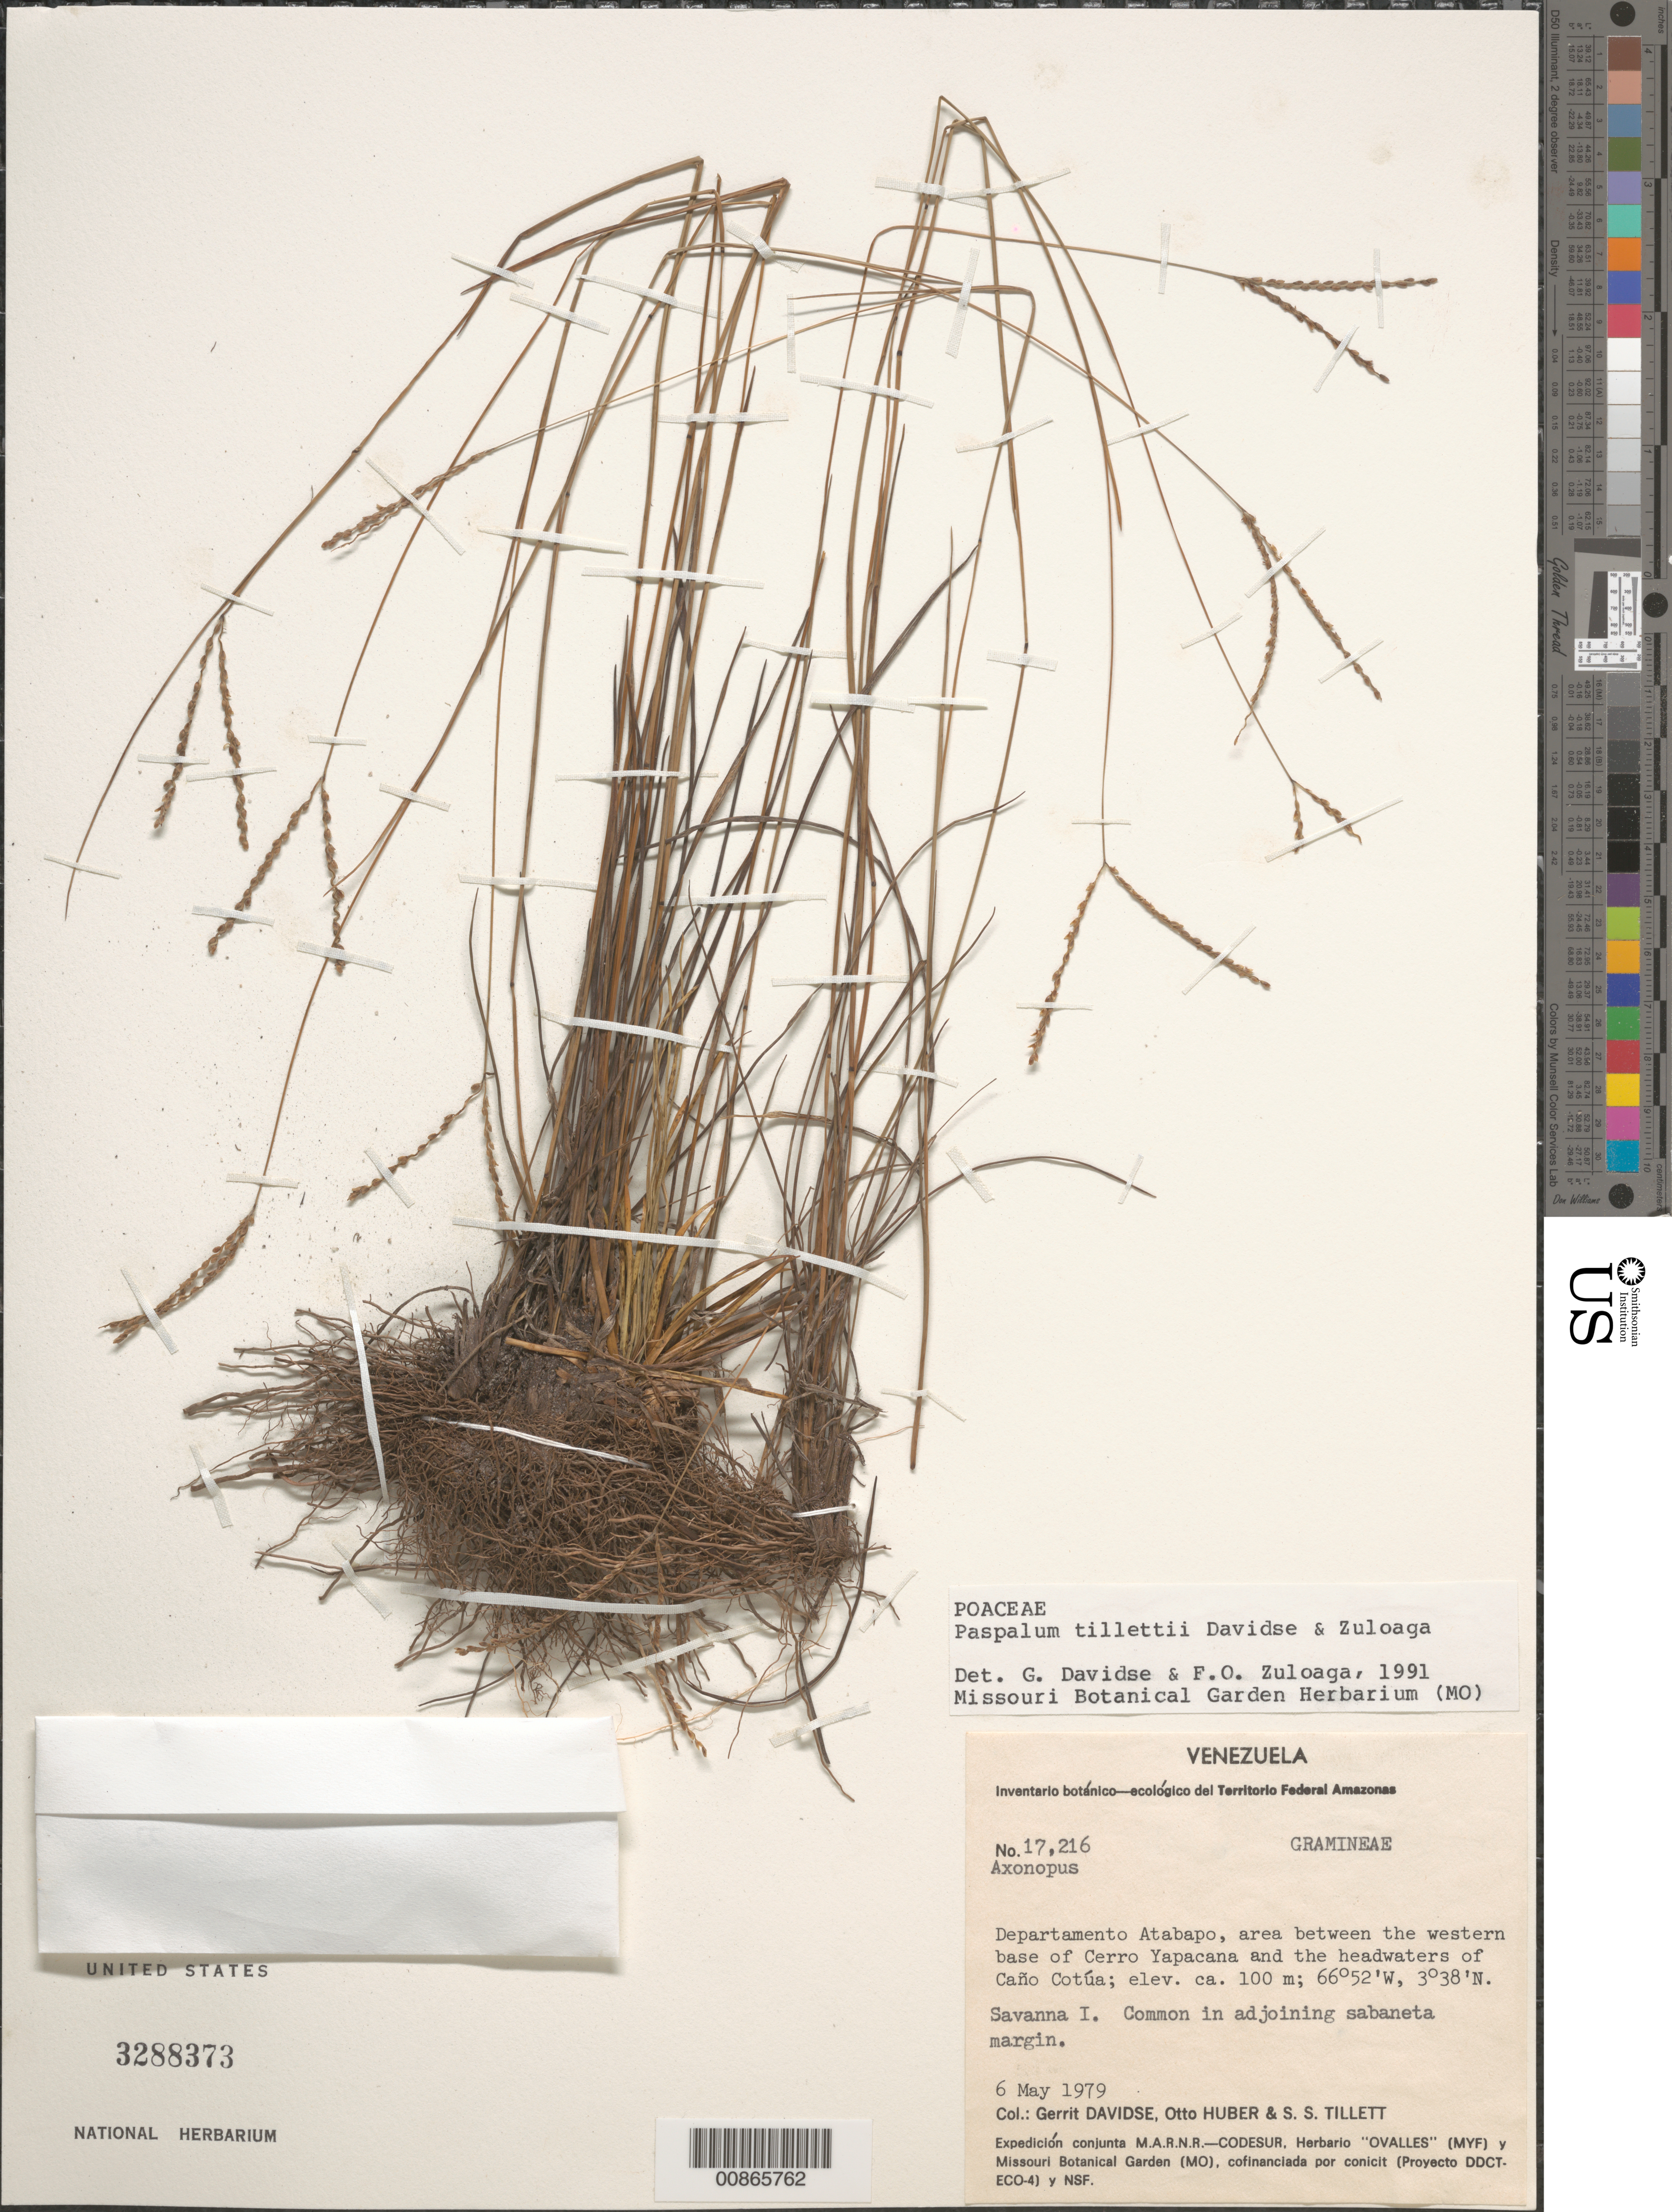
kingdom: Plantae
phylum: Tracheophyta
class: Liliopsida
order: Poales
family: Poaceae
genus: Paspalum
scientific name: Paspalum tillettii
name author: Davidse & Zuloaga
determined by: Davidse, G.; Zuloaga, F. O.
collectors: G. Davidse, O. Huber & S. S. Tillett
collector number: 17216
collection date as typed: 6-May-79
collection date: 1979-05-06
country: Venezuela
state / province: Amazonas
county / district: Atabapo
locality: Cerro Yapacána, western base, to headwaters of Caño Cotúa, Savanna I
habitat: Sabaneta margin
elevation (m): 100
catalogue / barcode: US 3288373